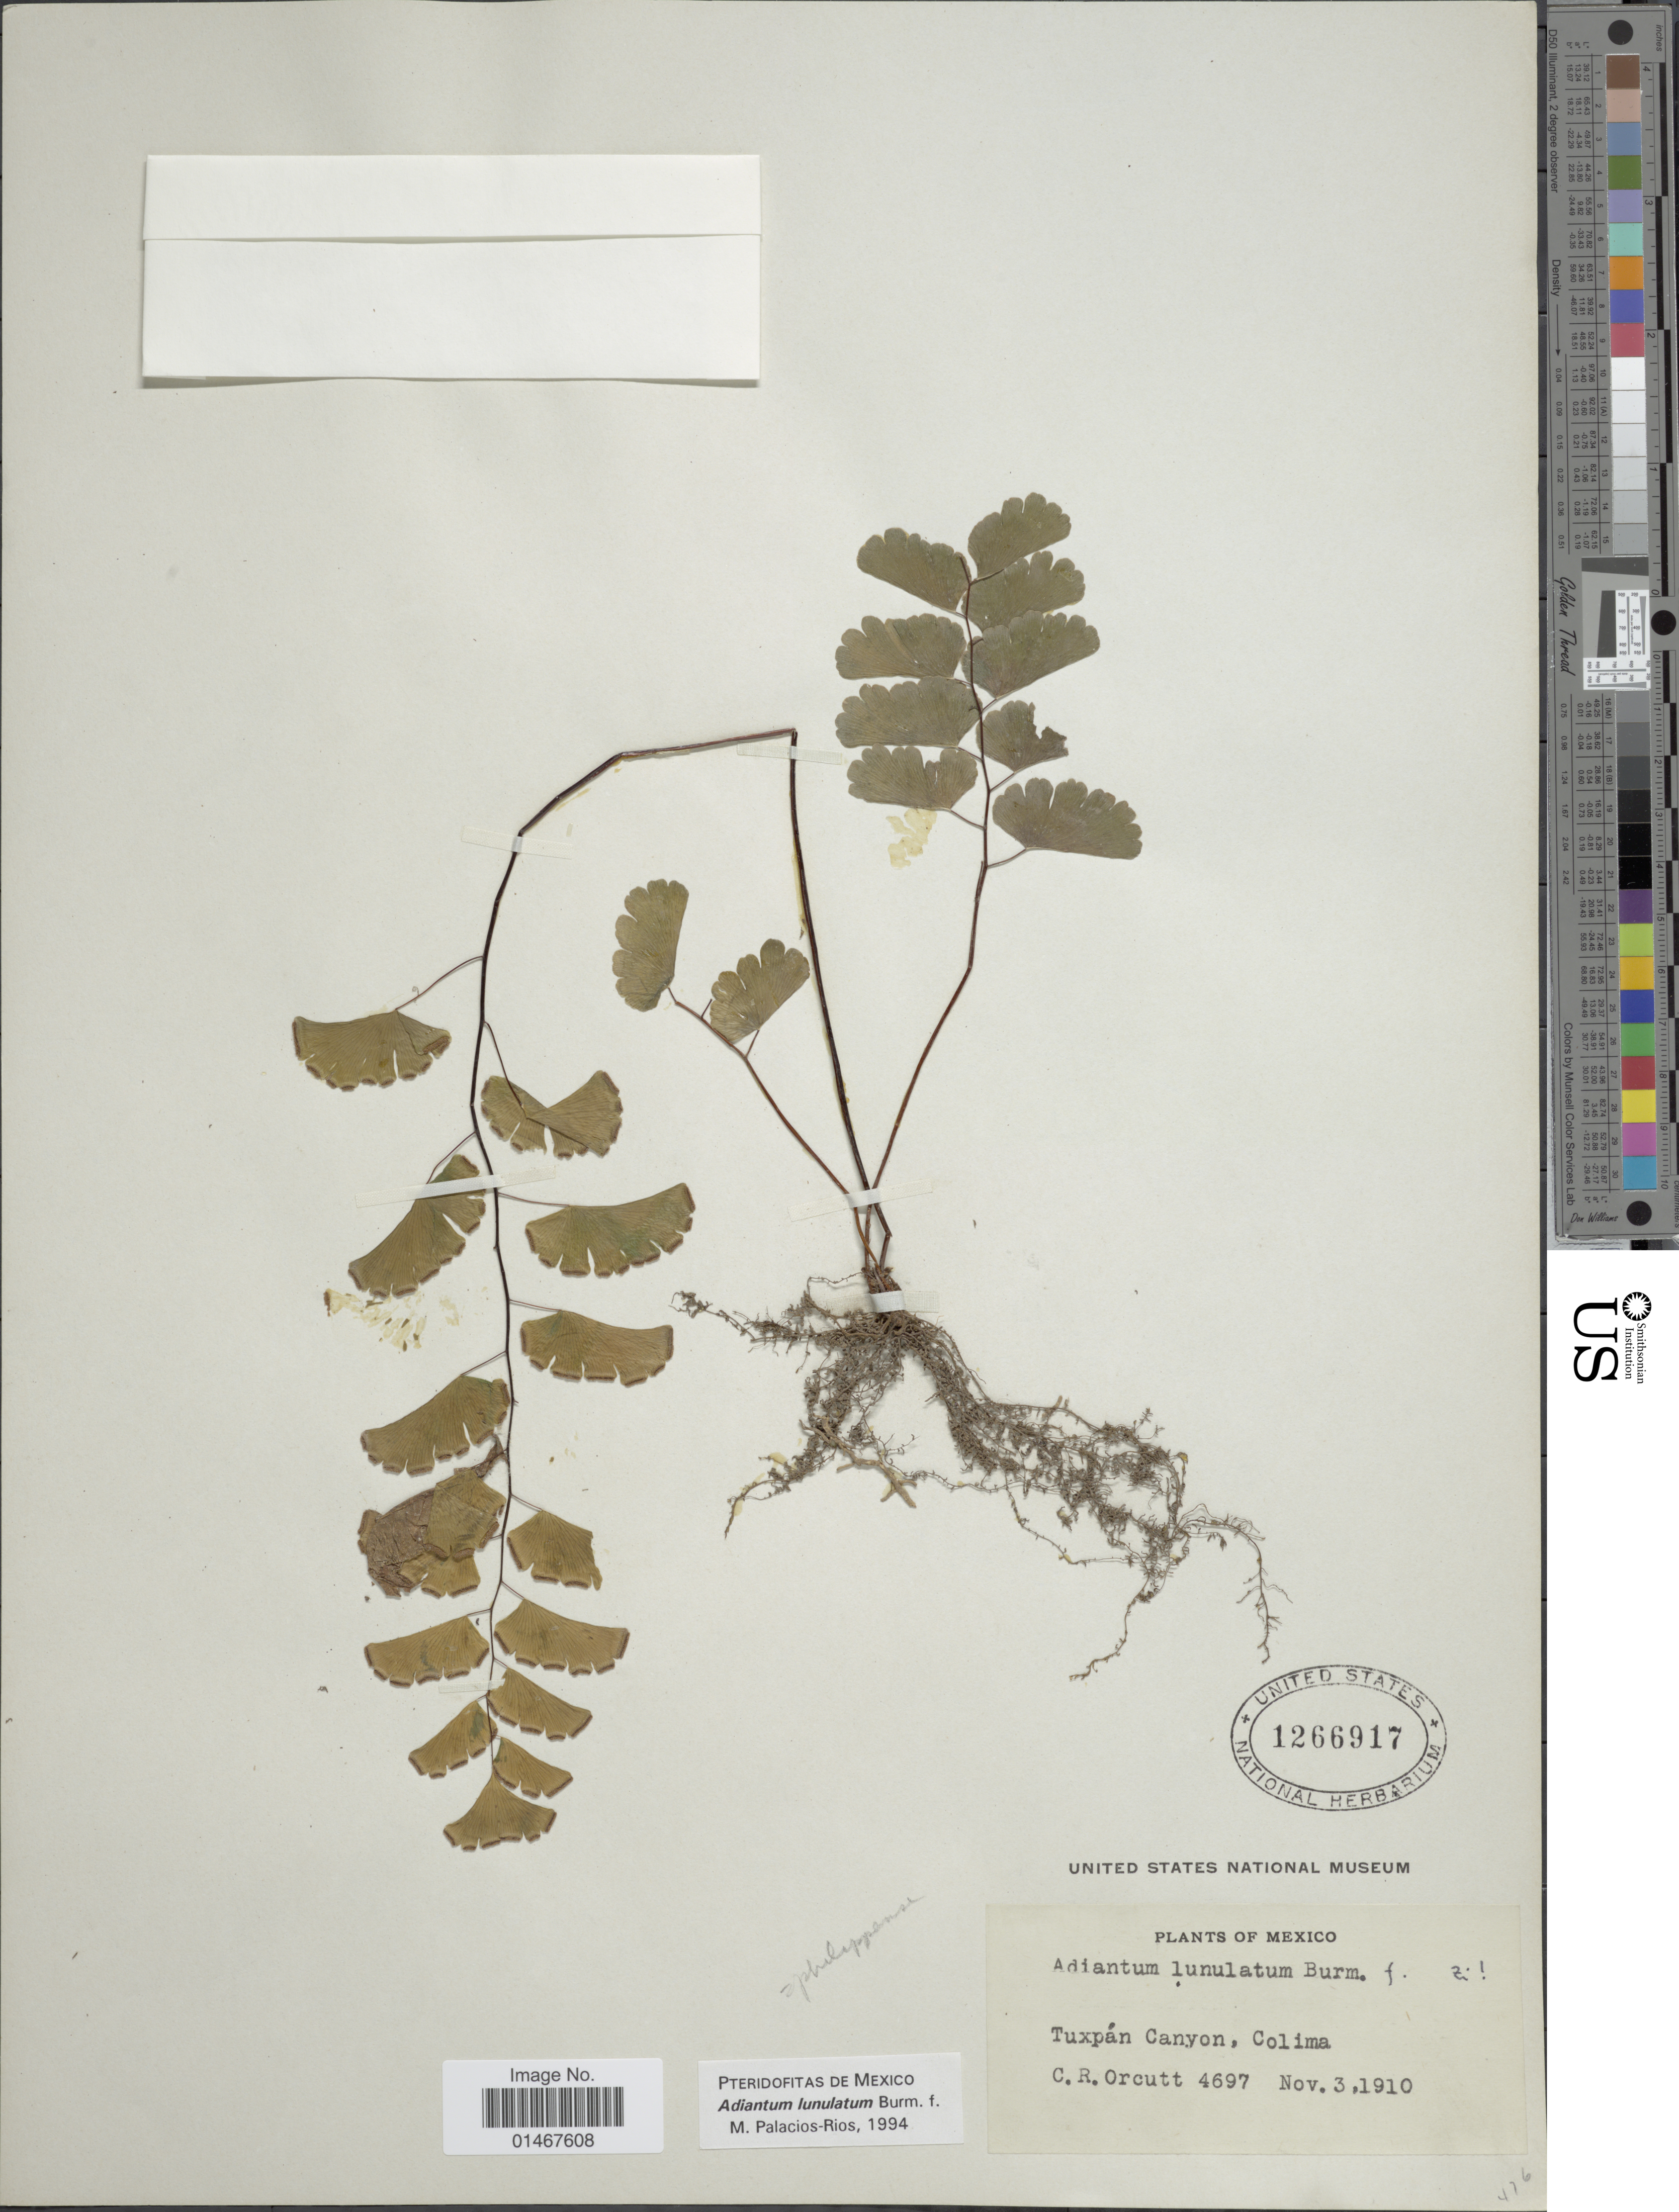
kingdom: Plantae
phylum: Tracheophyta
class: Polypodiopsida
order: Polypodiales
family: Pteridaceae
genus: Adiantum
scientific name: Adiantum philippense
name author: L.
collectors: C. R. Orcutt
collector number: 4697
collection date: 1910-11-03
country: Mexico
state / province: Colima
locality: Tuxpan Canyon, Colima.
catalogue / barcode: US 1266917